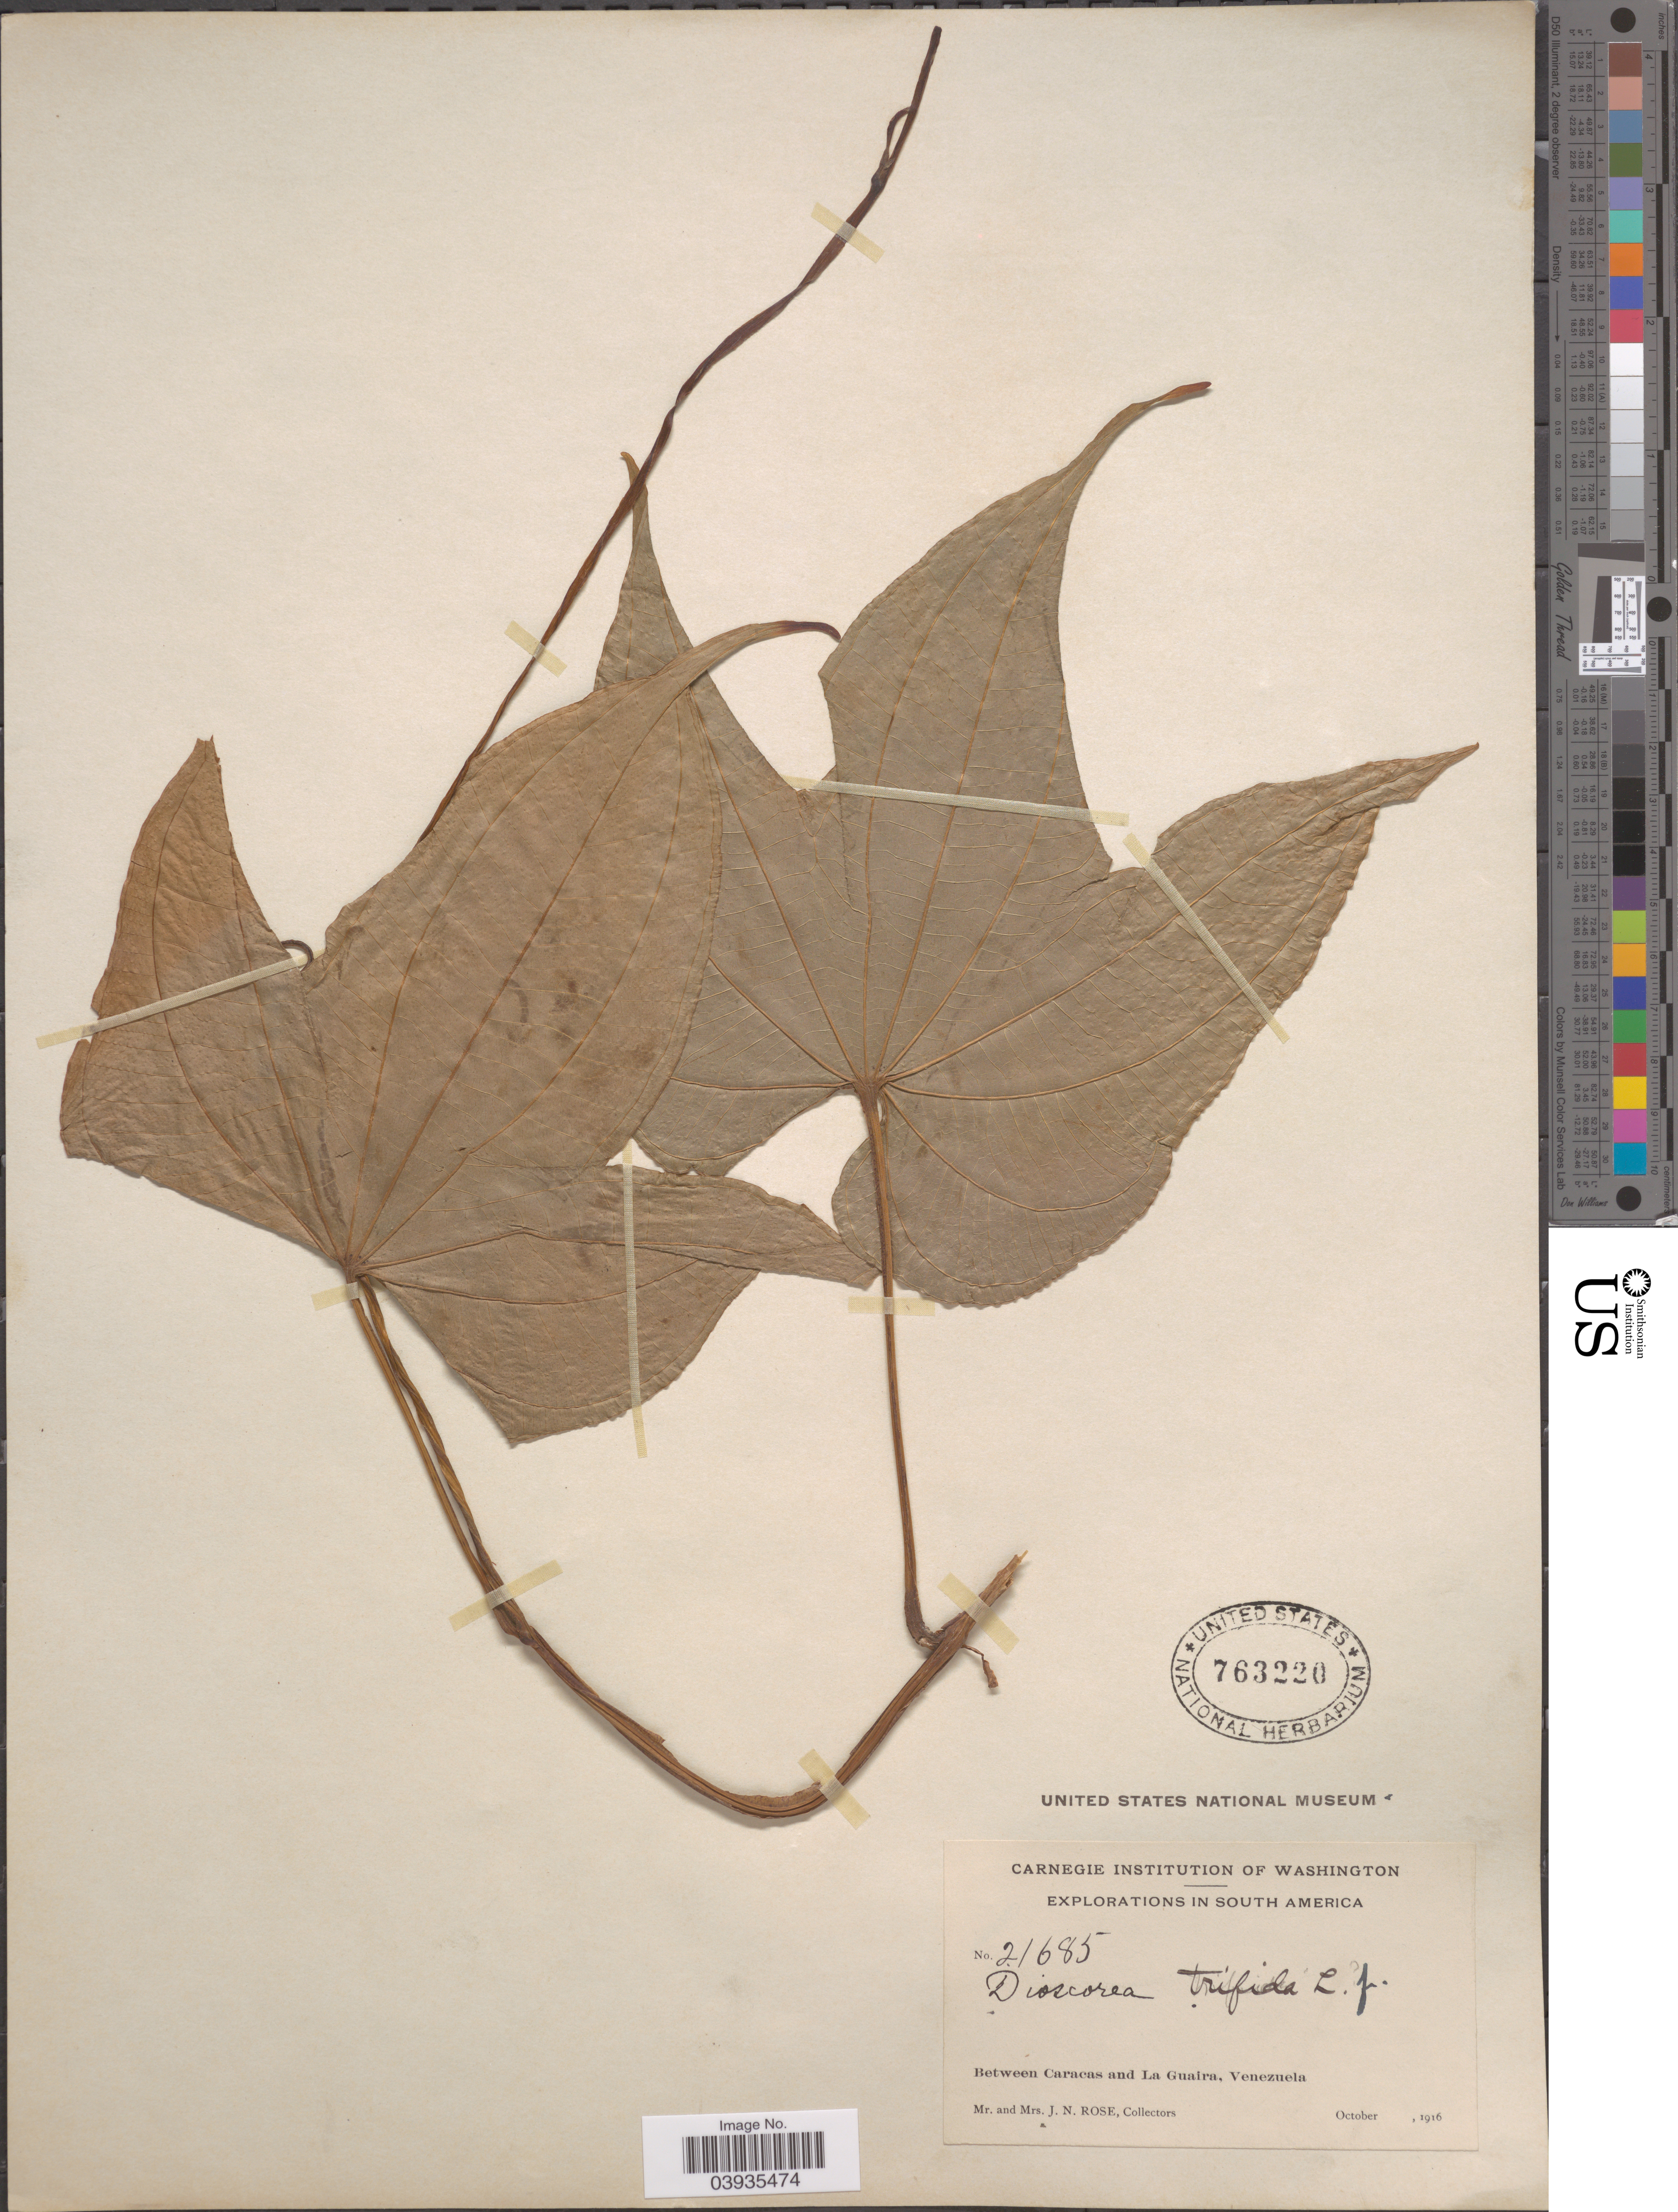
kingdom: Plantae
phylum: Tracheophyta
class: Liliopsida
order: Dioscoreales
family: Dioscoreaceae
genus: Dioscorea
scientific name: Dioscorea trifida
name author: L. f.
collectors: J. N. Rose & L. B. Rose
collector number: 21685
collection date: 1916-10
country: Venezuela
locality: Between Caracas and La Guaira.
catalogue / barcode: US 763220